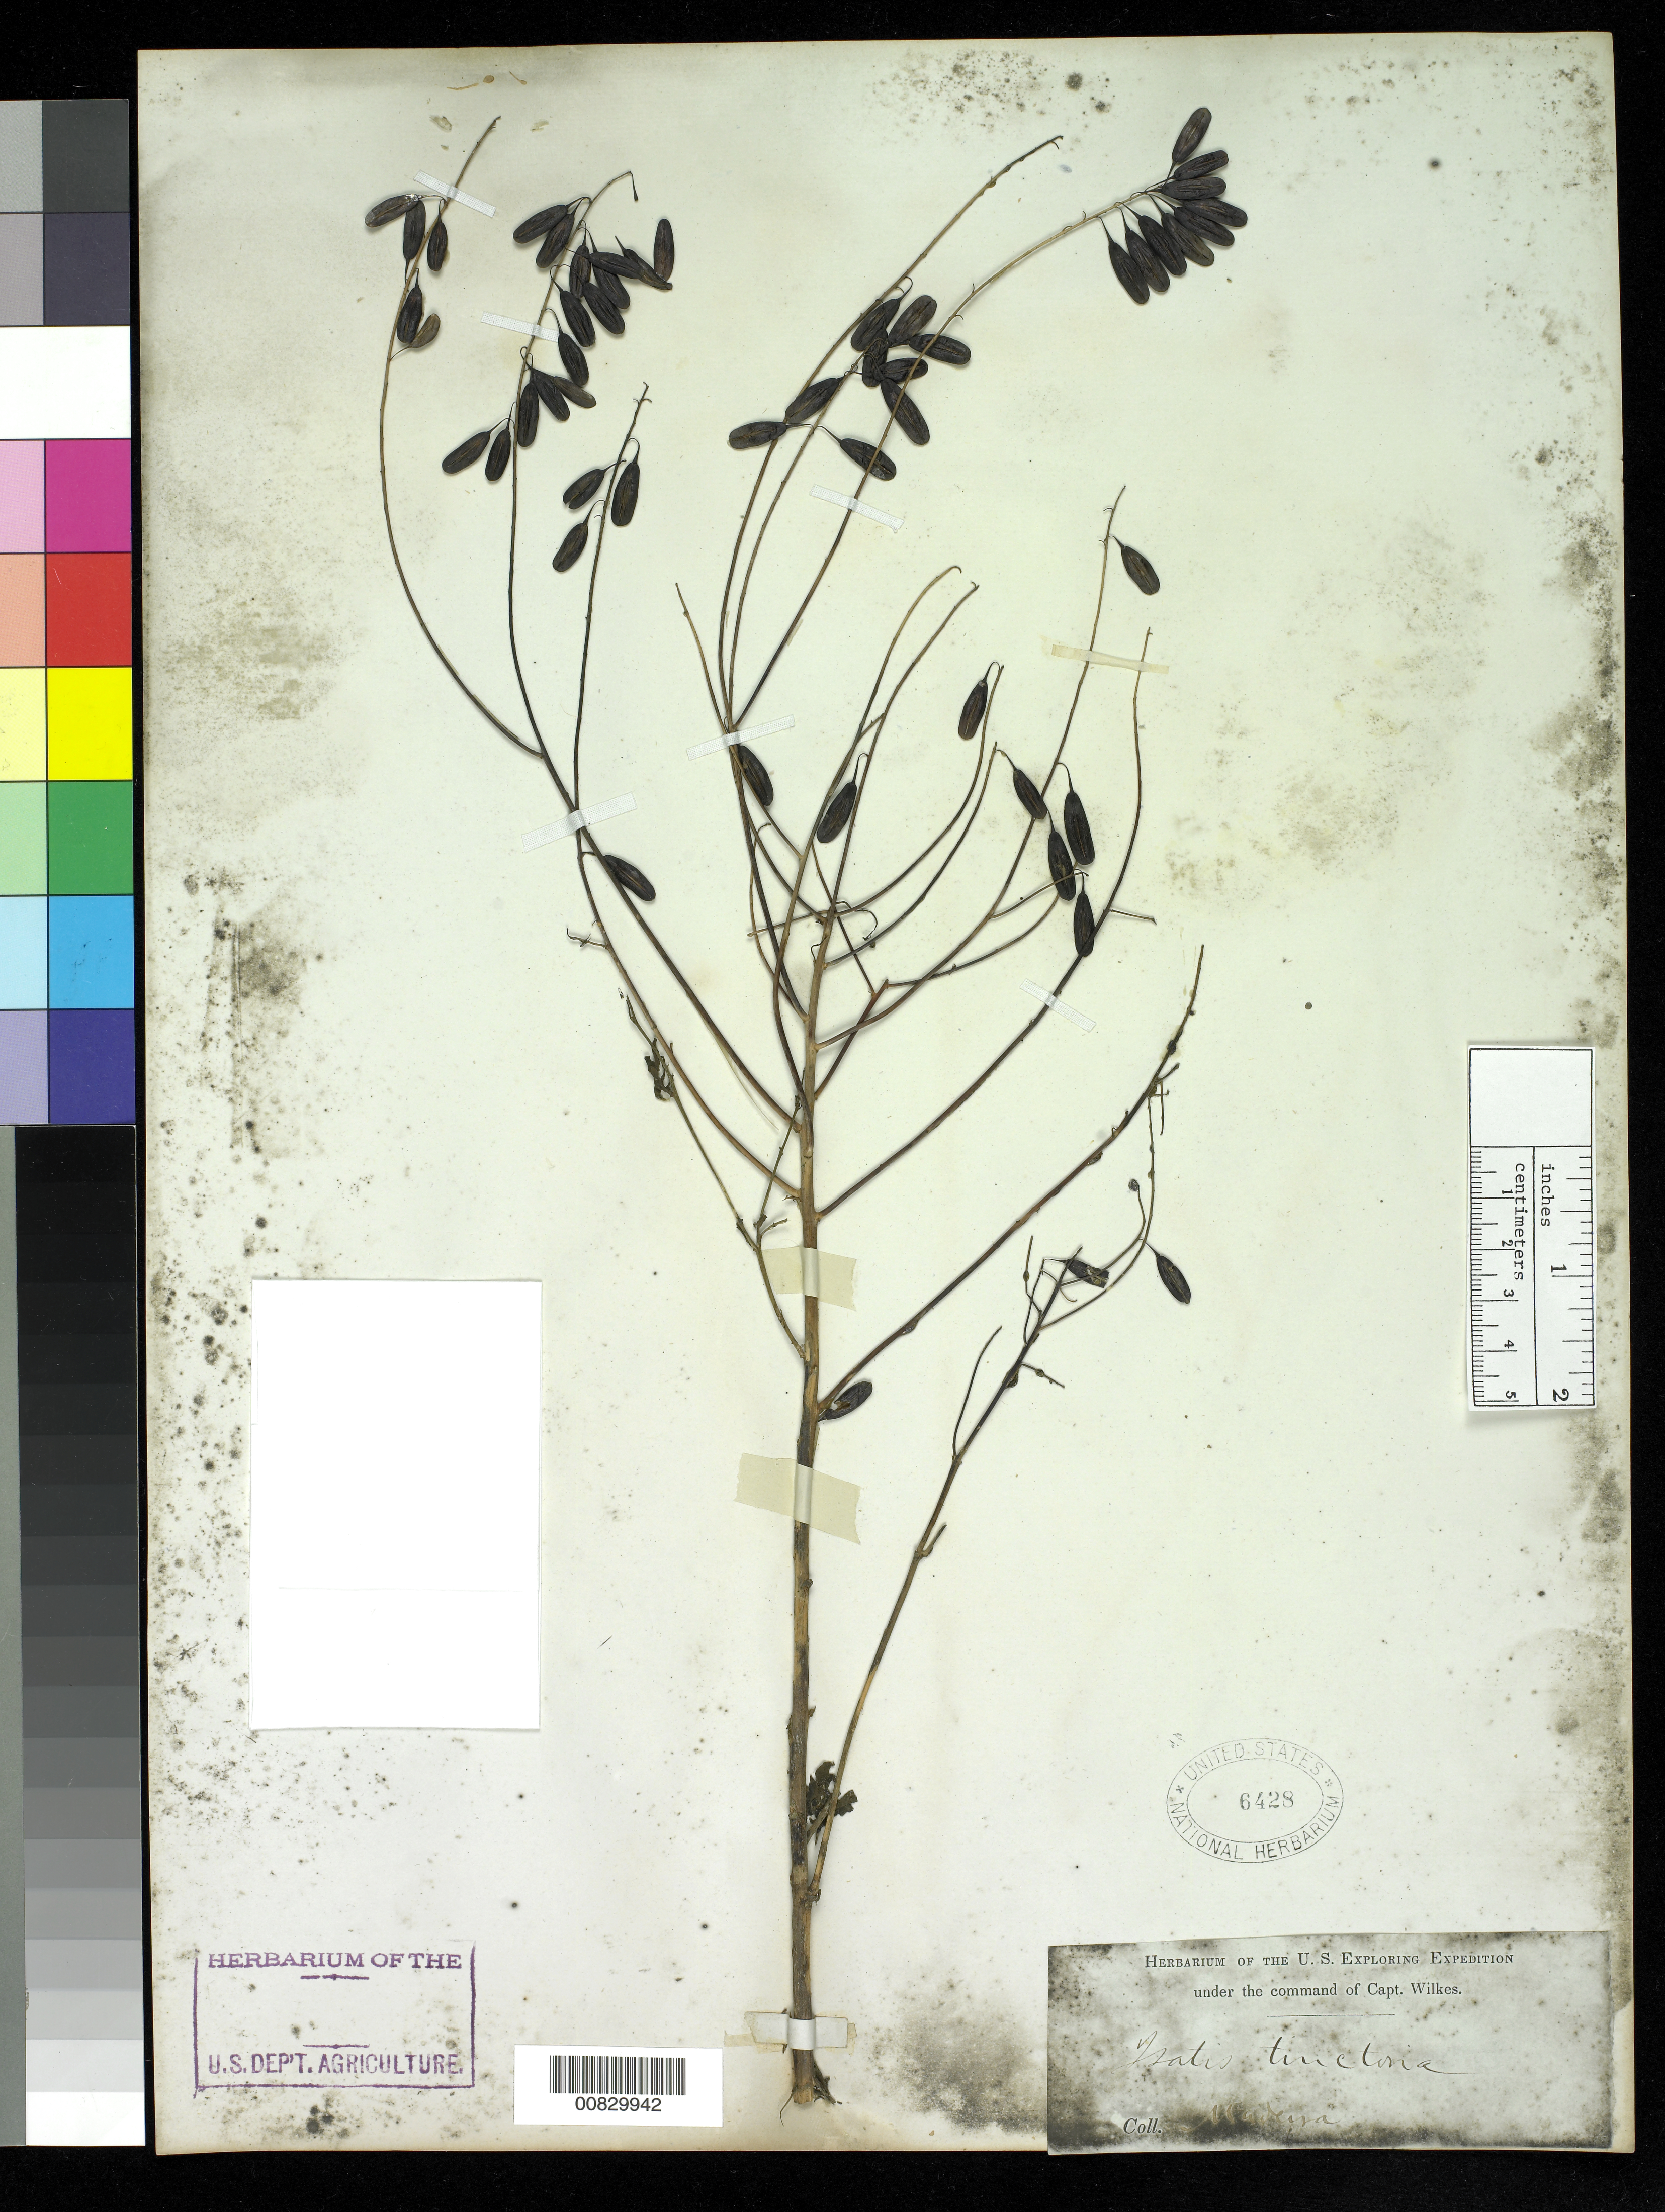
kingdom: Plantae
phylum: Tracheophyta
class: Magnoliopsida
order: Brassicales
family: Brassicaceae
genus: Isatis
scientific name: Isatis tinctoria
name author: L.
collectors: Wilkes Explor. Exped.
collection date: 1838/1842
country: Portugal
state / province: Madeira (Aut. Reg.)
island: Madeira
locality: Funchal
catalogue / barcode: US 6428